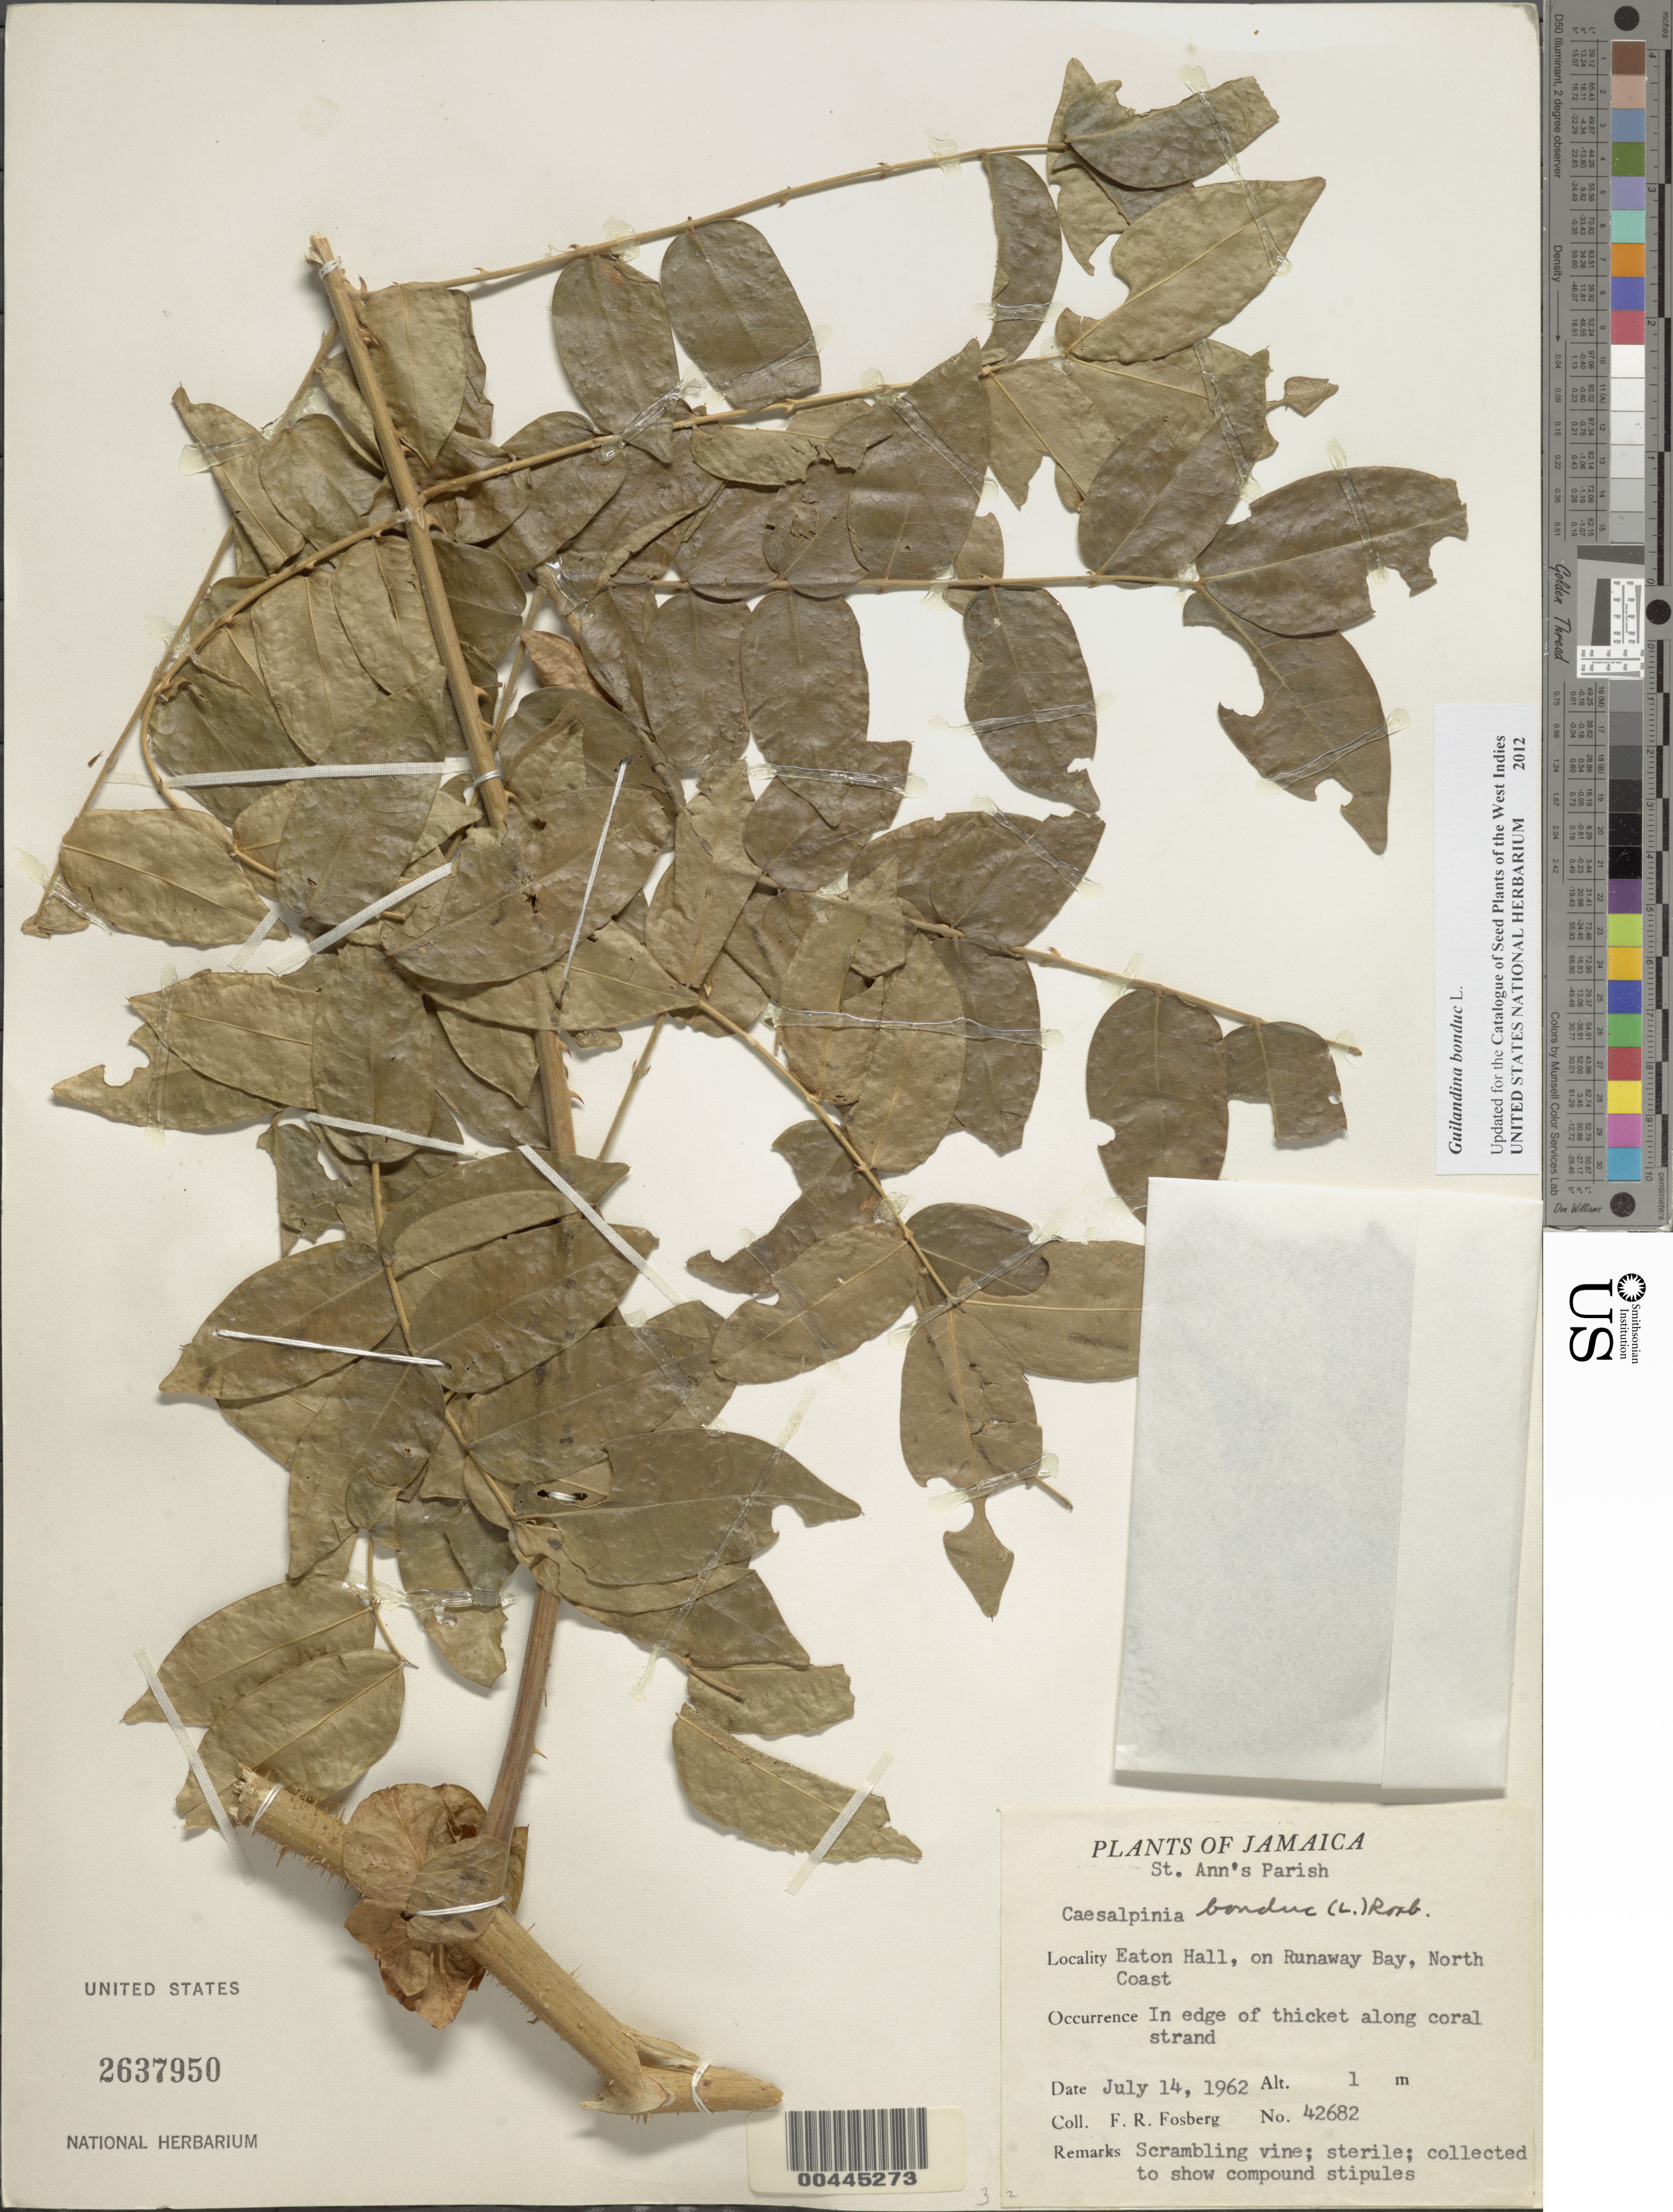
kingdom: Plantae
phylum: Tracheophyta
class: Magnoliopsida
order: Fabales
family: Fabaceae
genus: Guilandina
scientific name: Guilandina bonduc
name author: L.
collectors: F. R. Fosberg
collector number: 42682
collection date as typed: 14 Jul 1942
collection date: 1942-07-14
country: Jamaica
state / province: Saint Ann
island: Greater Antilles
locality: Eaton hall, on runaway bay, north coast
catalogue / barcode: US 2637950